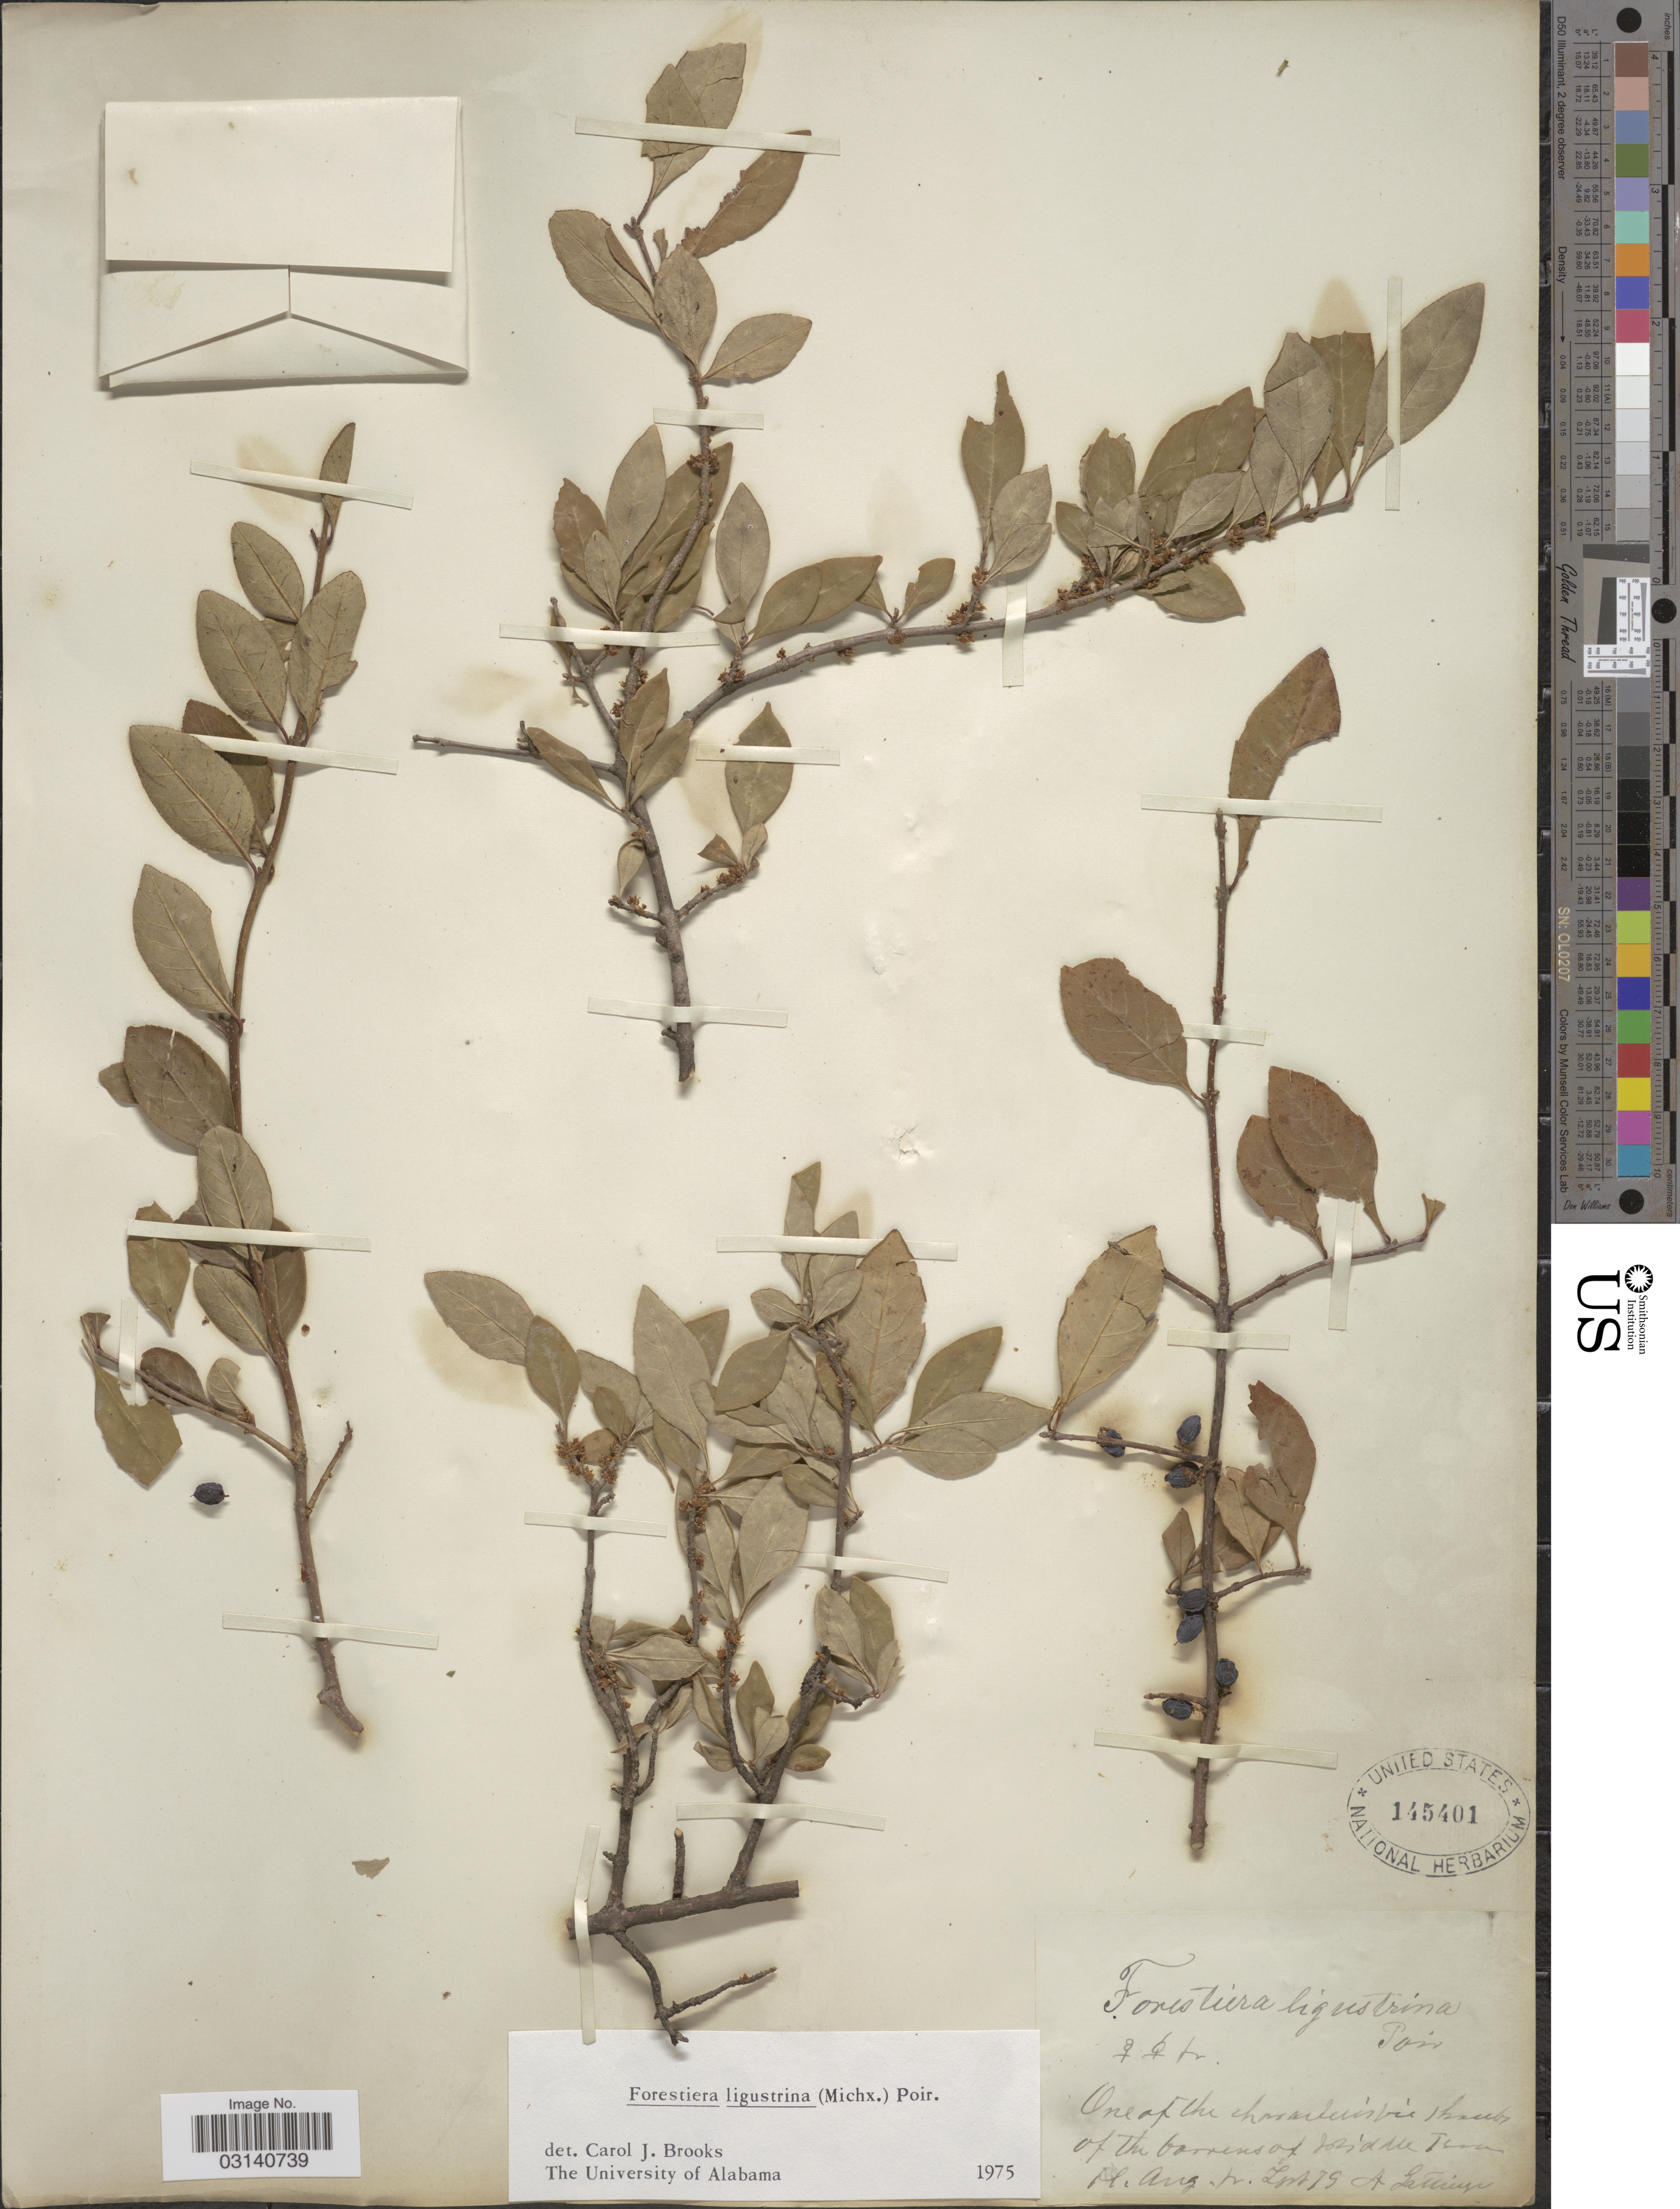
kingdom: Plantae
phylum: Tracheophyta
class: Magnoliopsida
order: Lamiales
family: Oleaceae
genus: Forestiera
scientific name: Forestiera ligustrina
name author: (Michx.) Poir.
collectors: A. Gattinger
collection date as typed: Transcribed d/m/y: /8/79 to /9/79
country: United States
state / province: Tennessee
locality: One of the characteristic plants of the barrens of Middle Tenn.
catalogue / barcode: US 145401